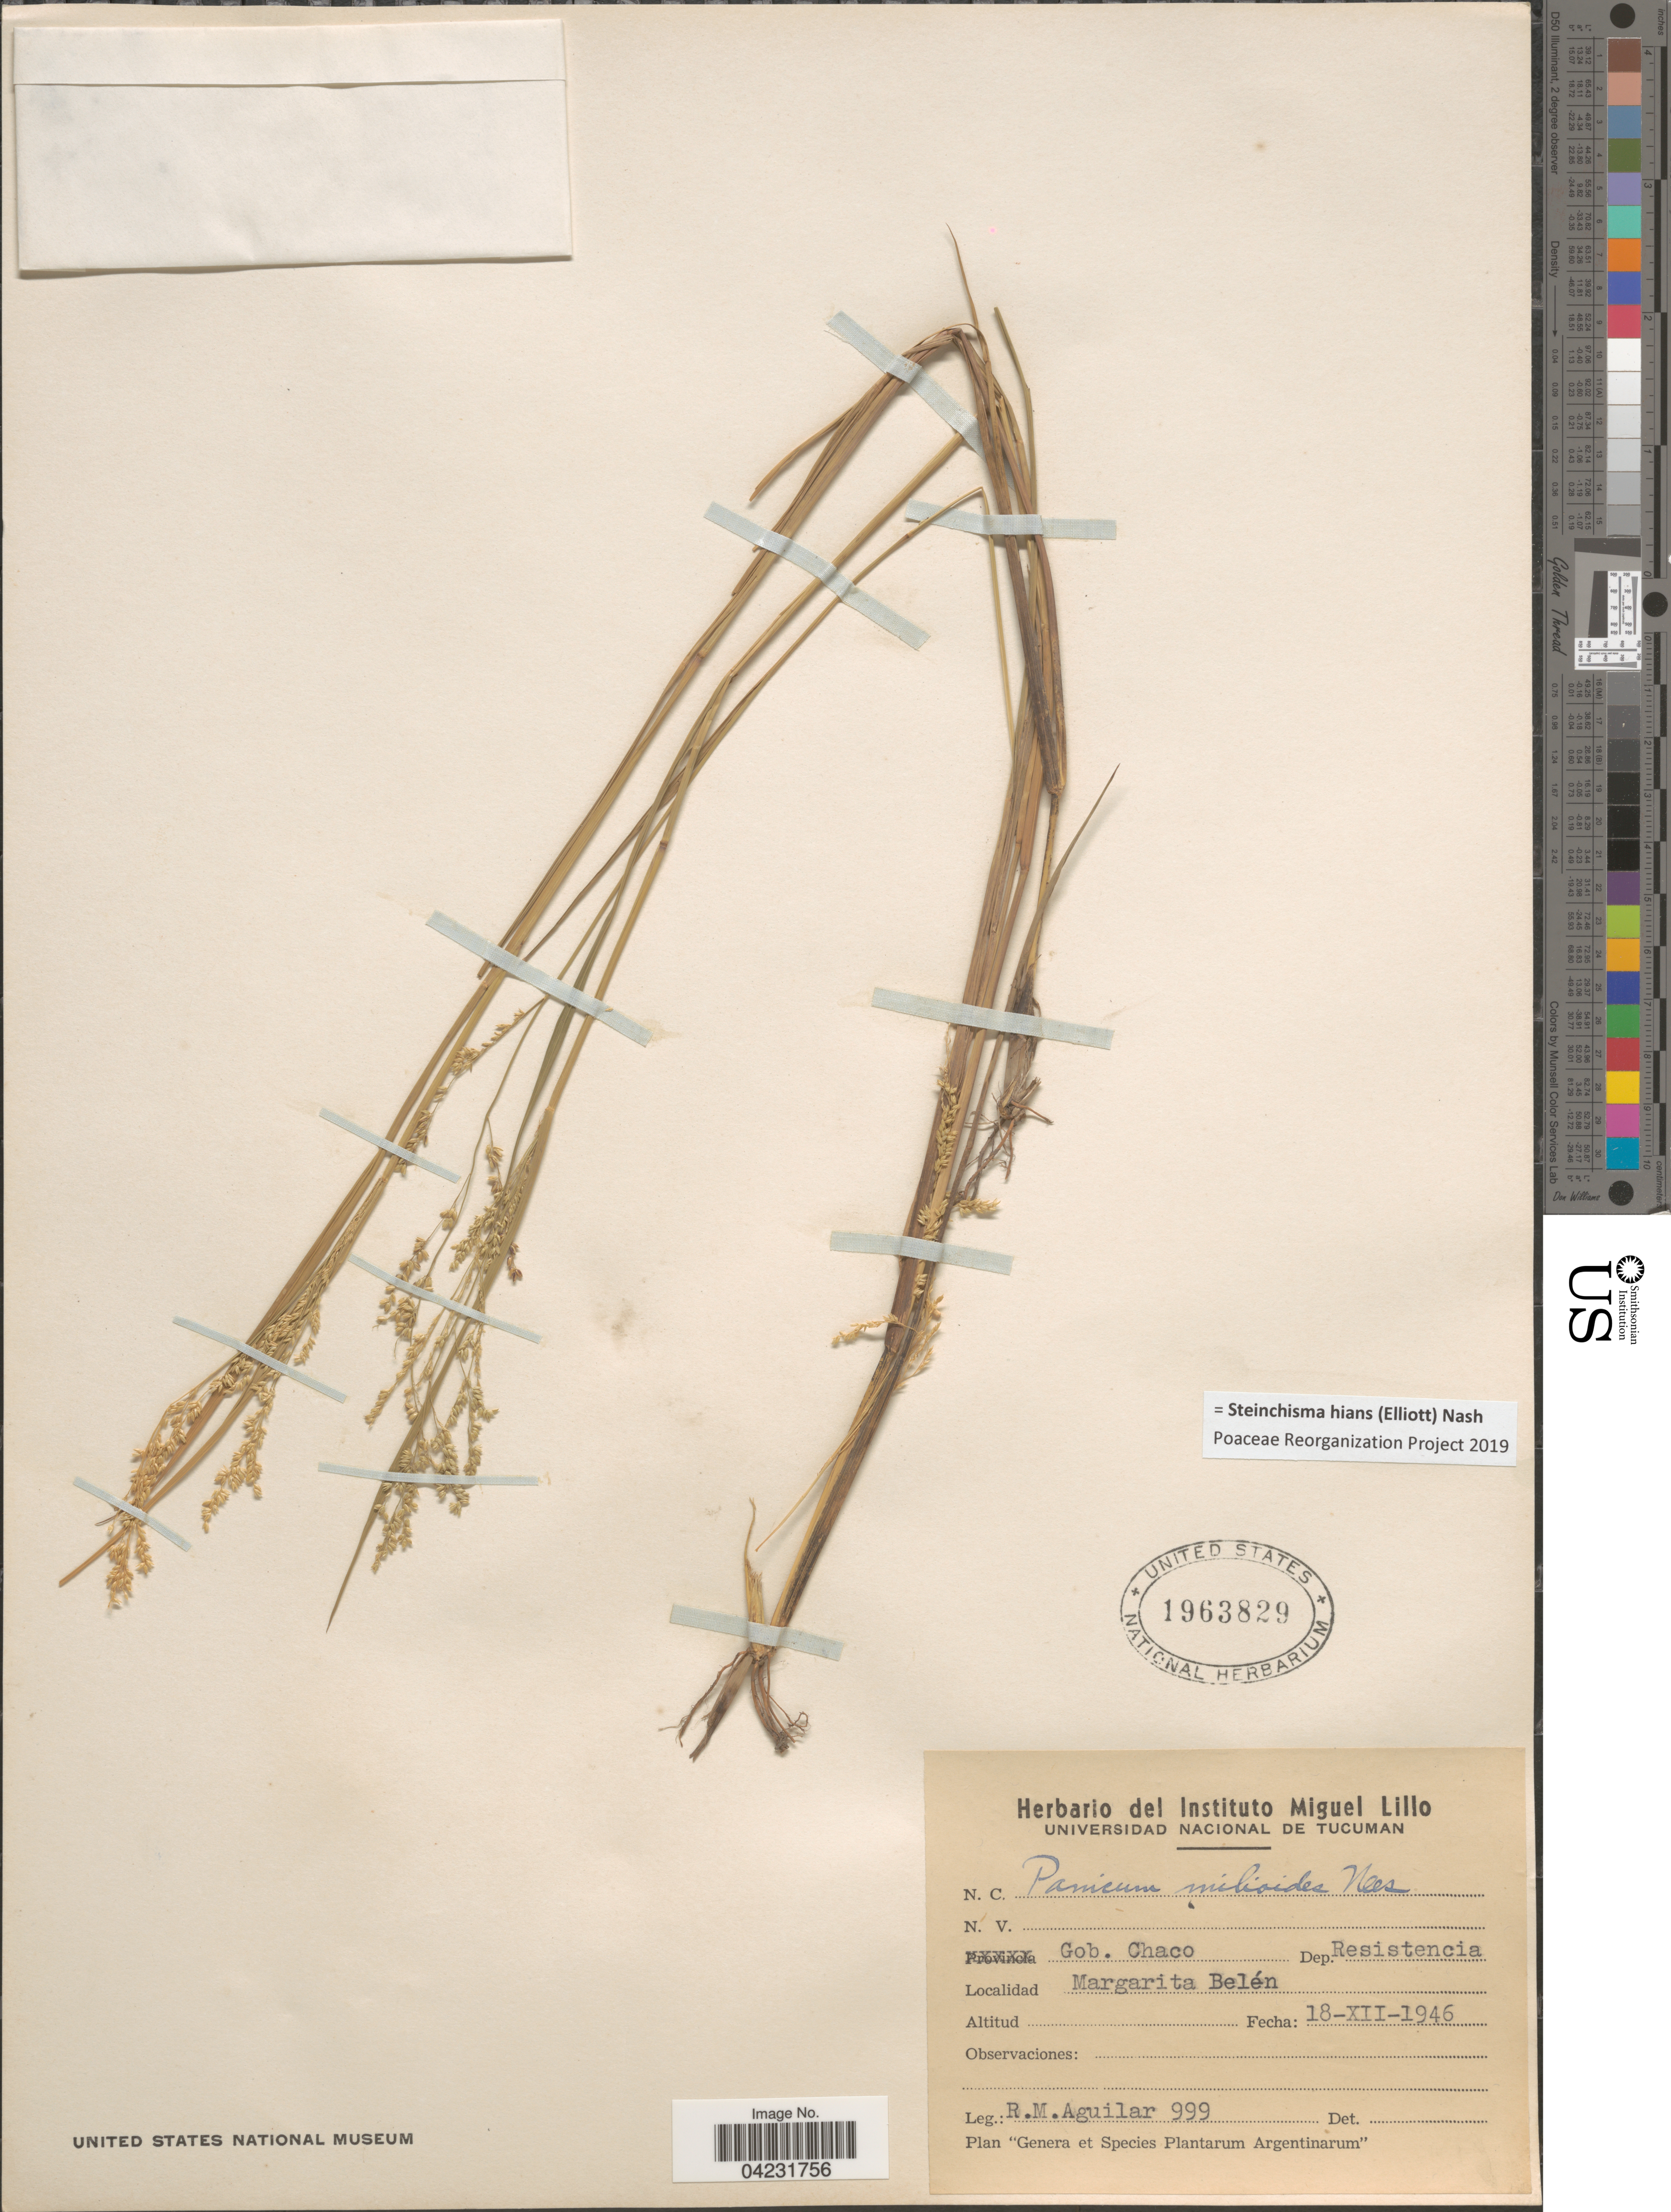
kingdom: Plantae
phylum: Tracheophyta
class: Liliopsida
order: Poales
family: Poaceae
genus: Steinchisma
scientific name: Steinchisma hians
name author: (Elliott) Nash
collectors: R. Aguilar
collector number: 999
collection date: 1946-12-18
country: Argentina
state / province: Chaco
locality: Gob. Chaco. Dep. Resistencia. Margarita Belén.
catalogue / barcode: US 1963829